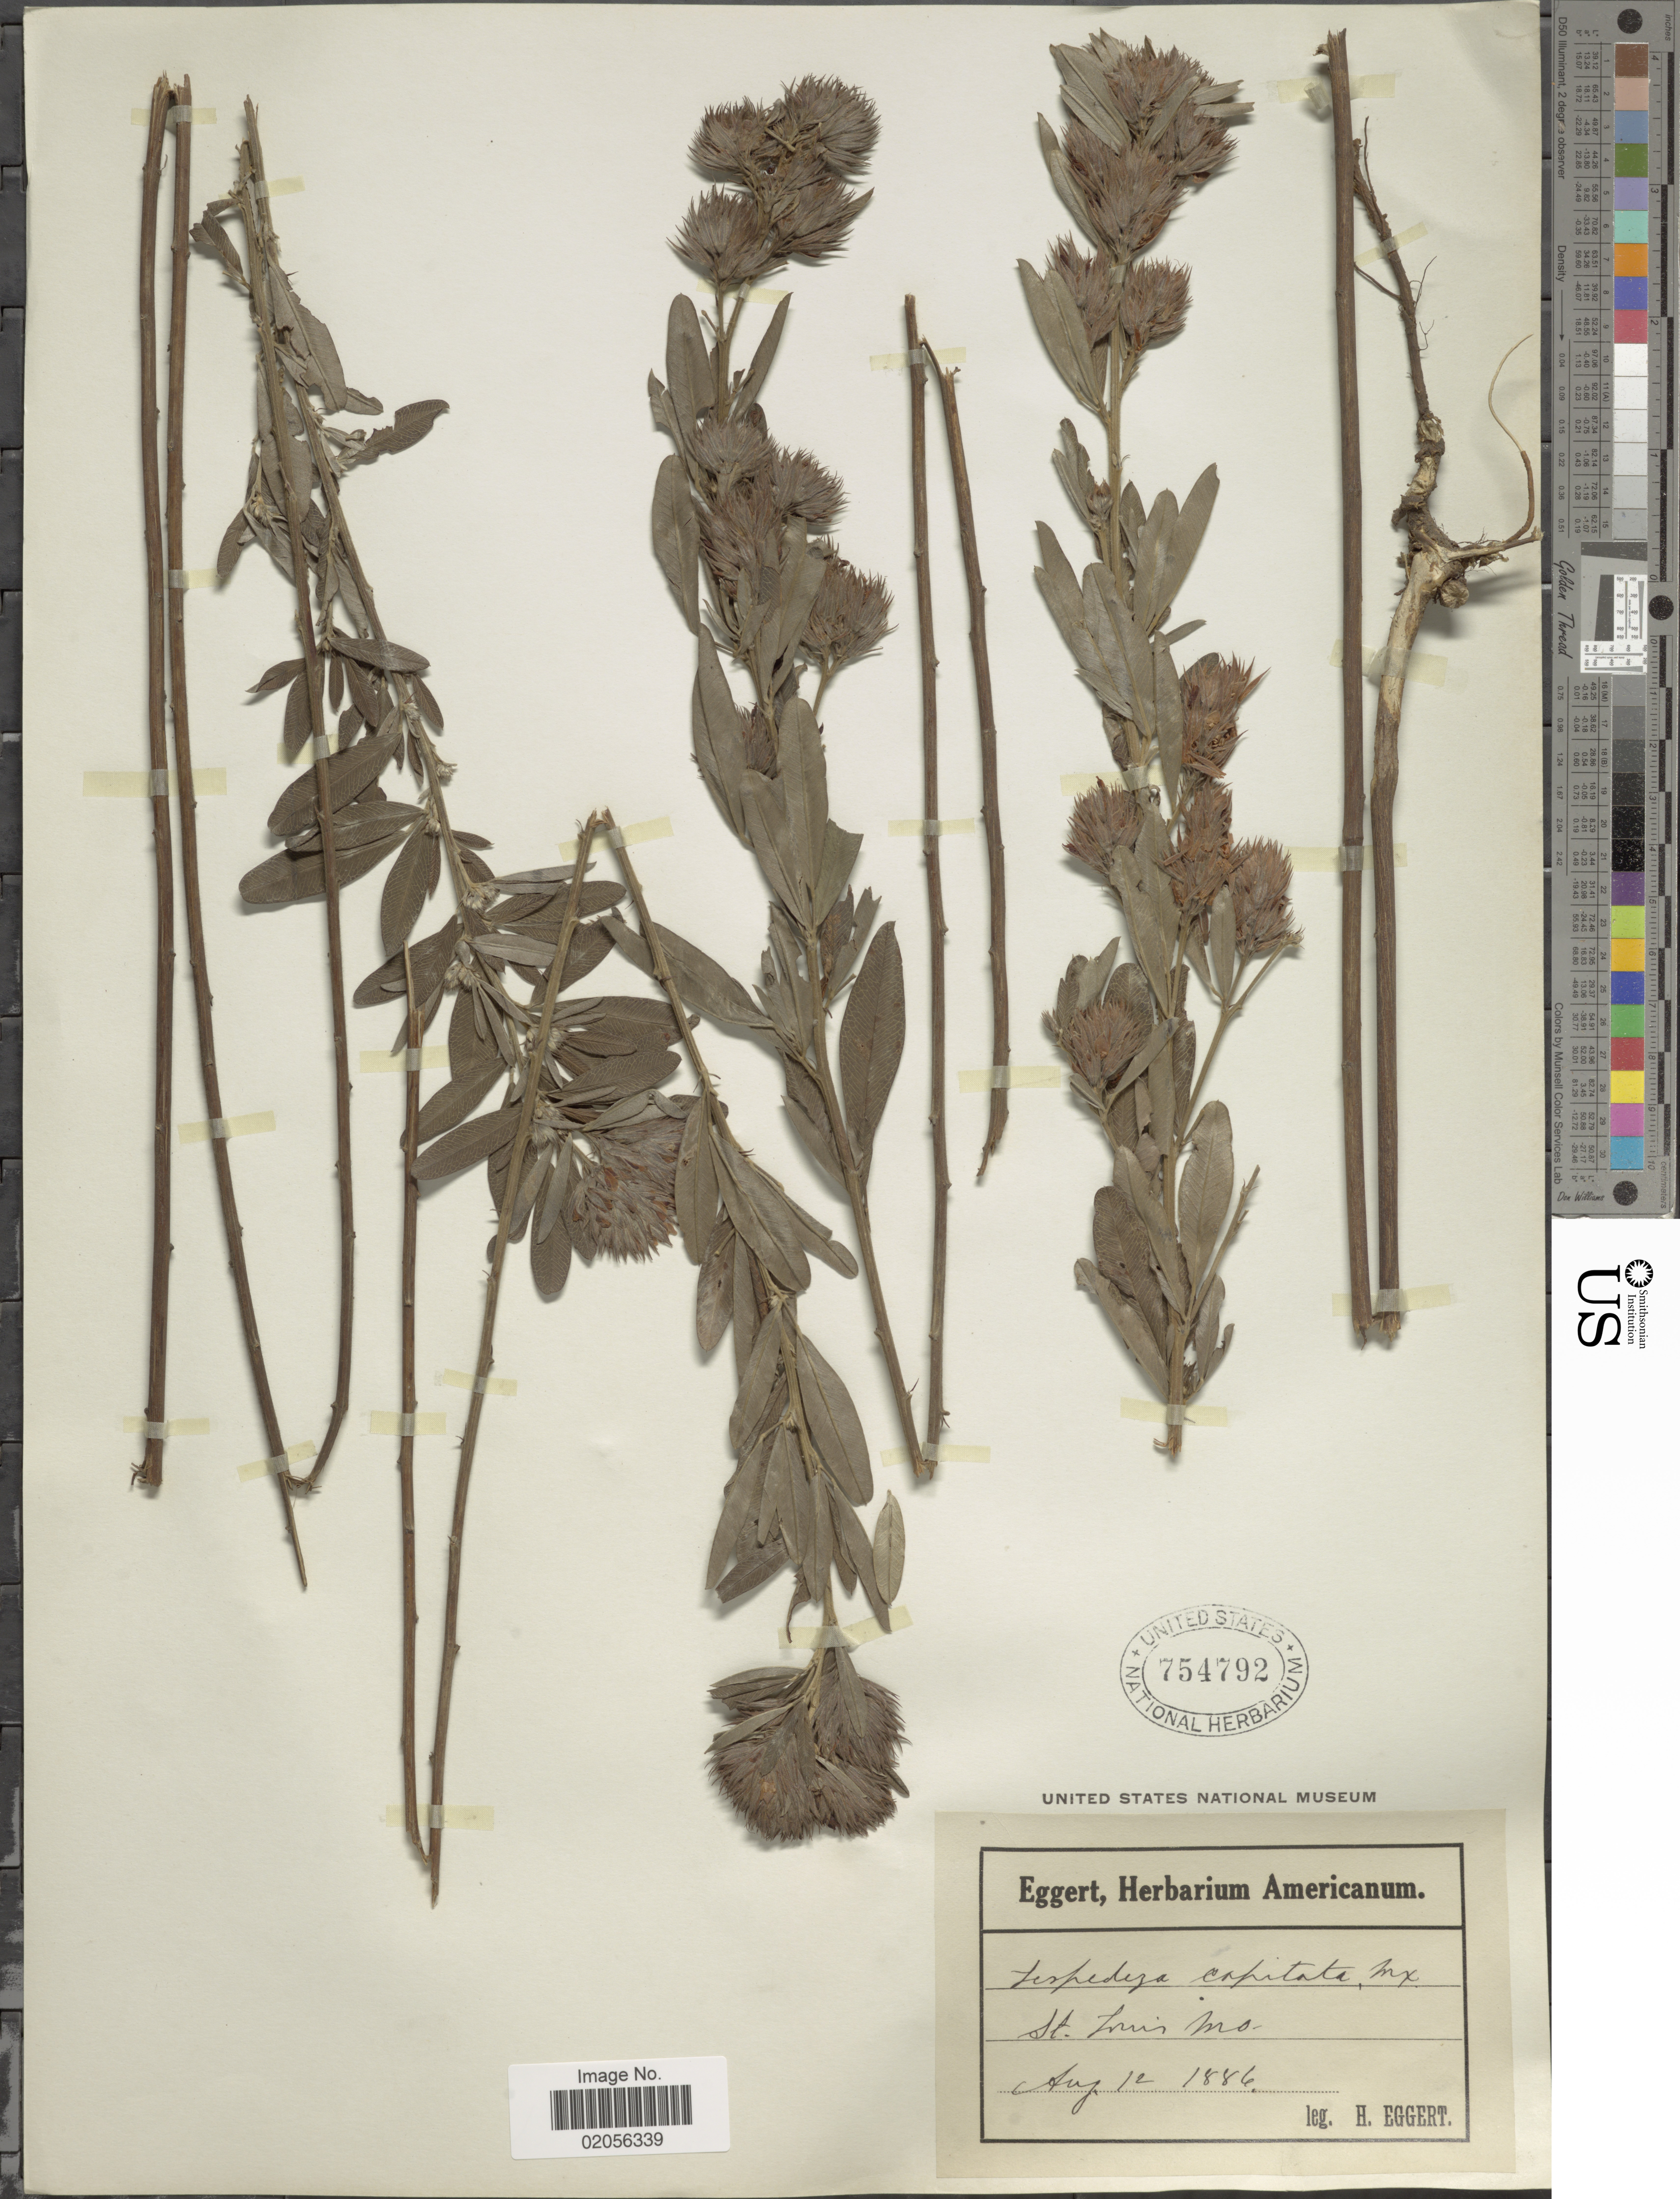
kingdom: Plantae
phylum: Tracheophyta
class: Magnoliopsida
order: Fabales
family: Fabaceae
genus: Lespedeza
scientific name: Lespedeza capitata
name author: Michx.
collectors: H. Eggert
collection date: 1884-08-12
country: United States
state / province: Missouri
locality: St. Louis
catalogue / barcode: US 754792